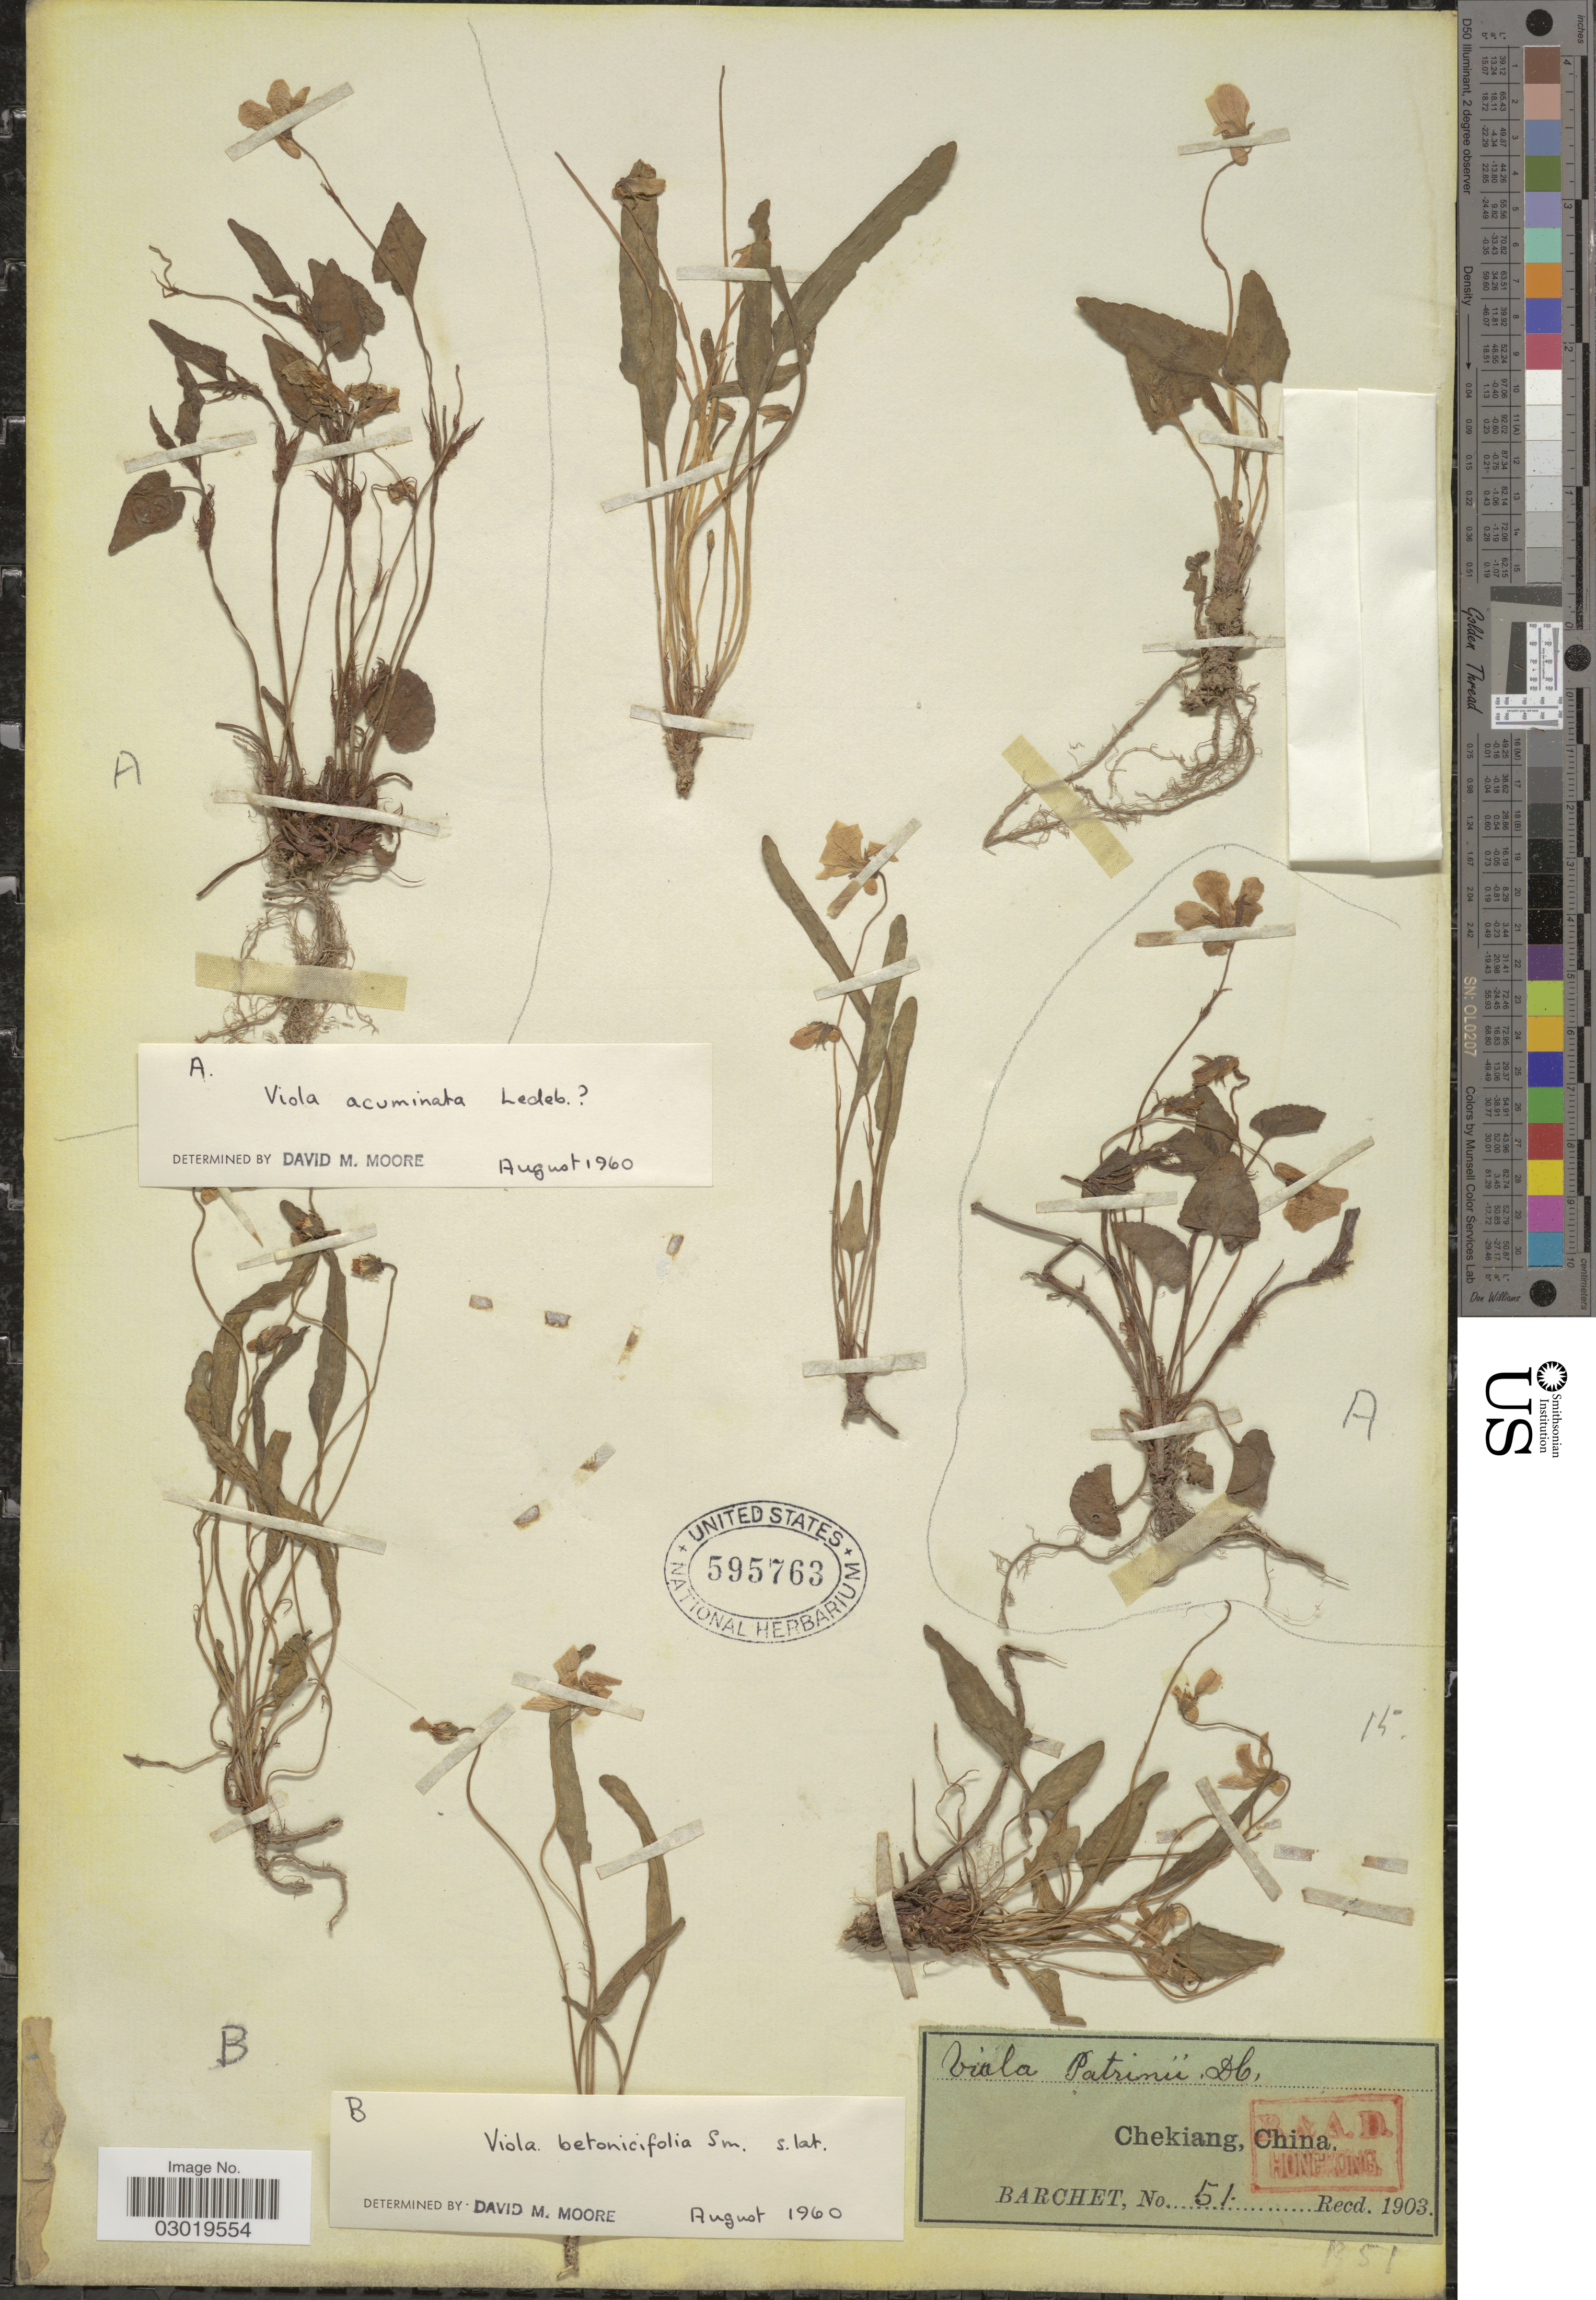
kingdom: Plantae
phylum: Tracheophyta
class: Magnoliopsida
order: Malpighiales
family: Violaceae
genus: Viola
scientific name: Viola betonicifolia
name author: Sm.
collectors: Barchet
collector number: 51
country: China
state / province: Zhejiang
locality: Chekiang.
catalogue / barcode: US 595763